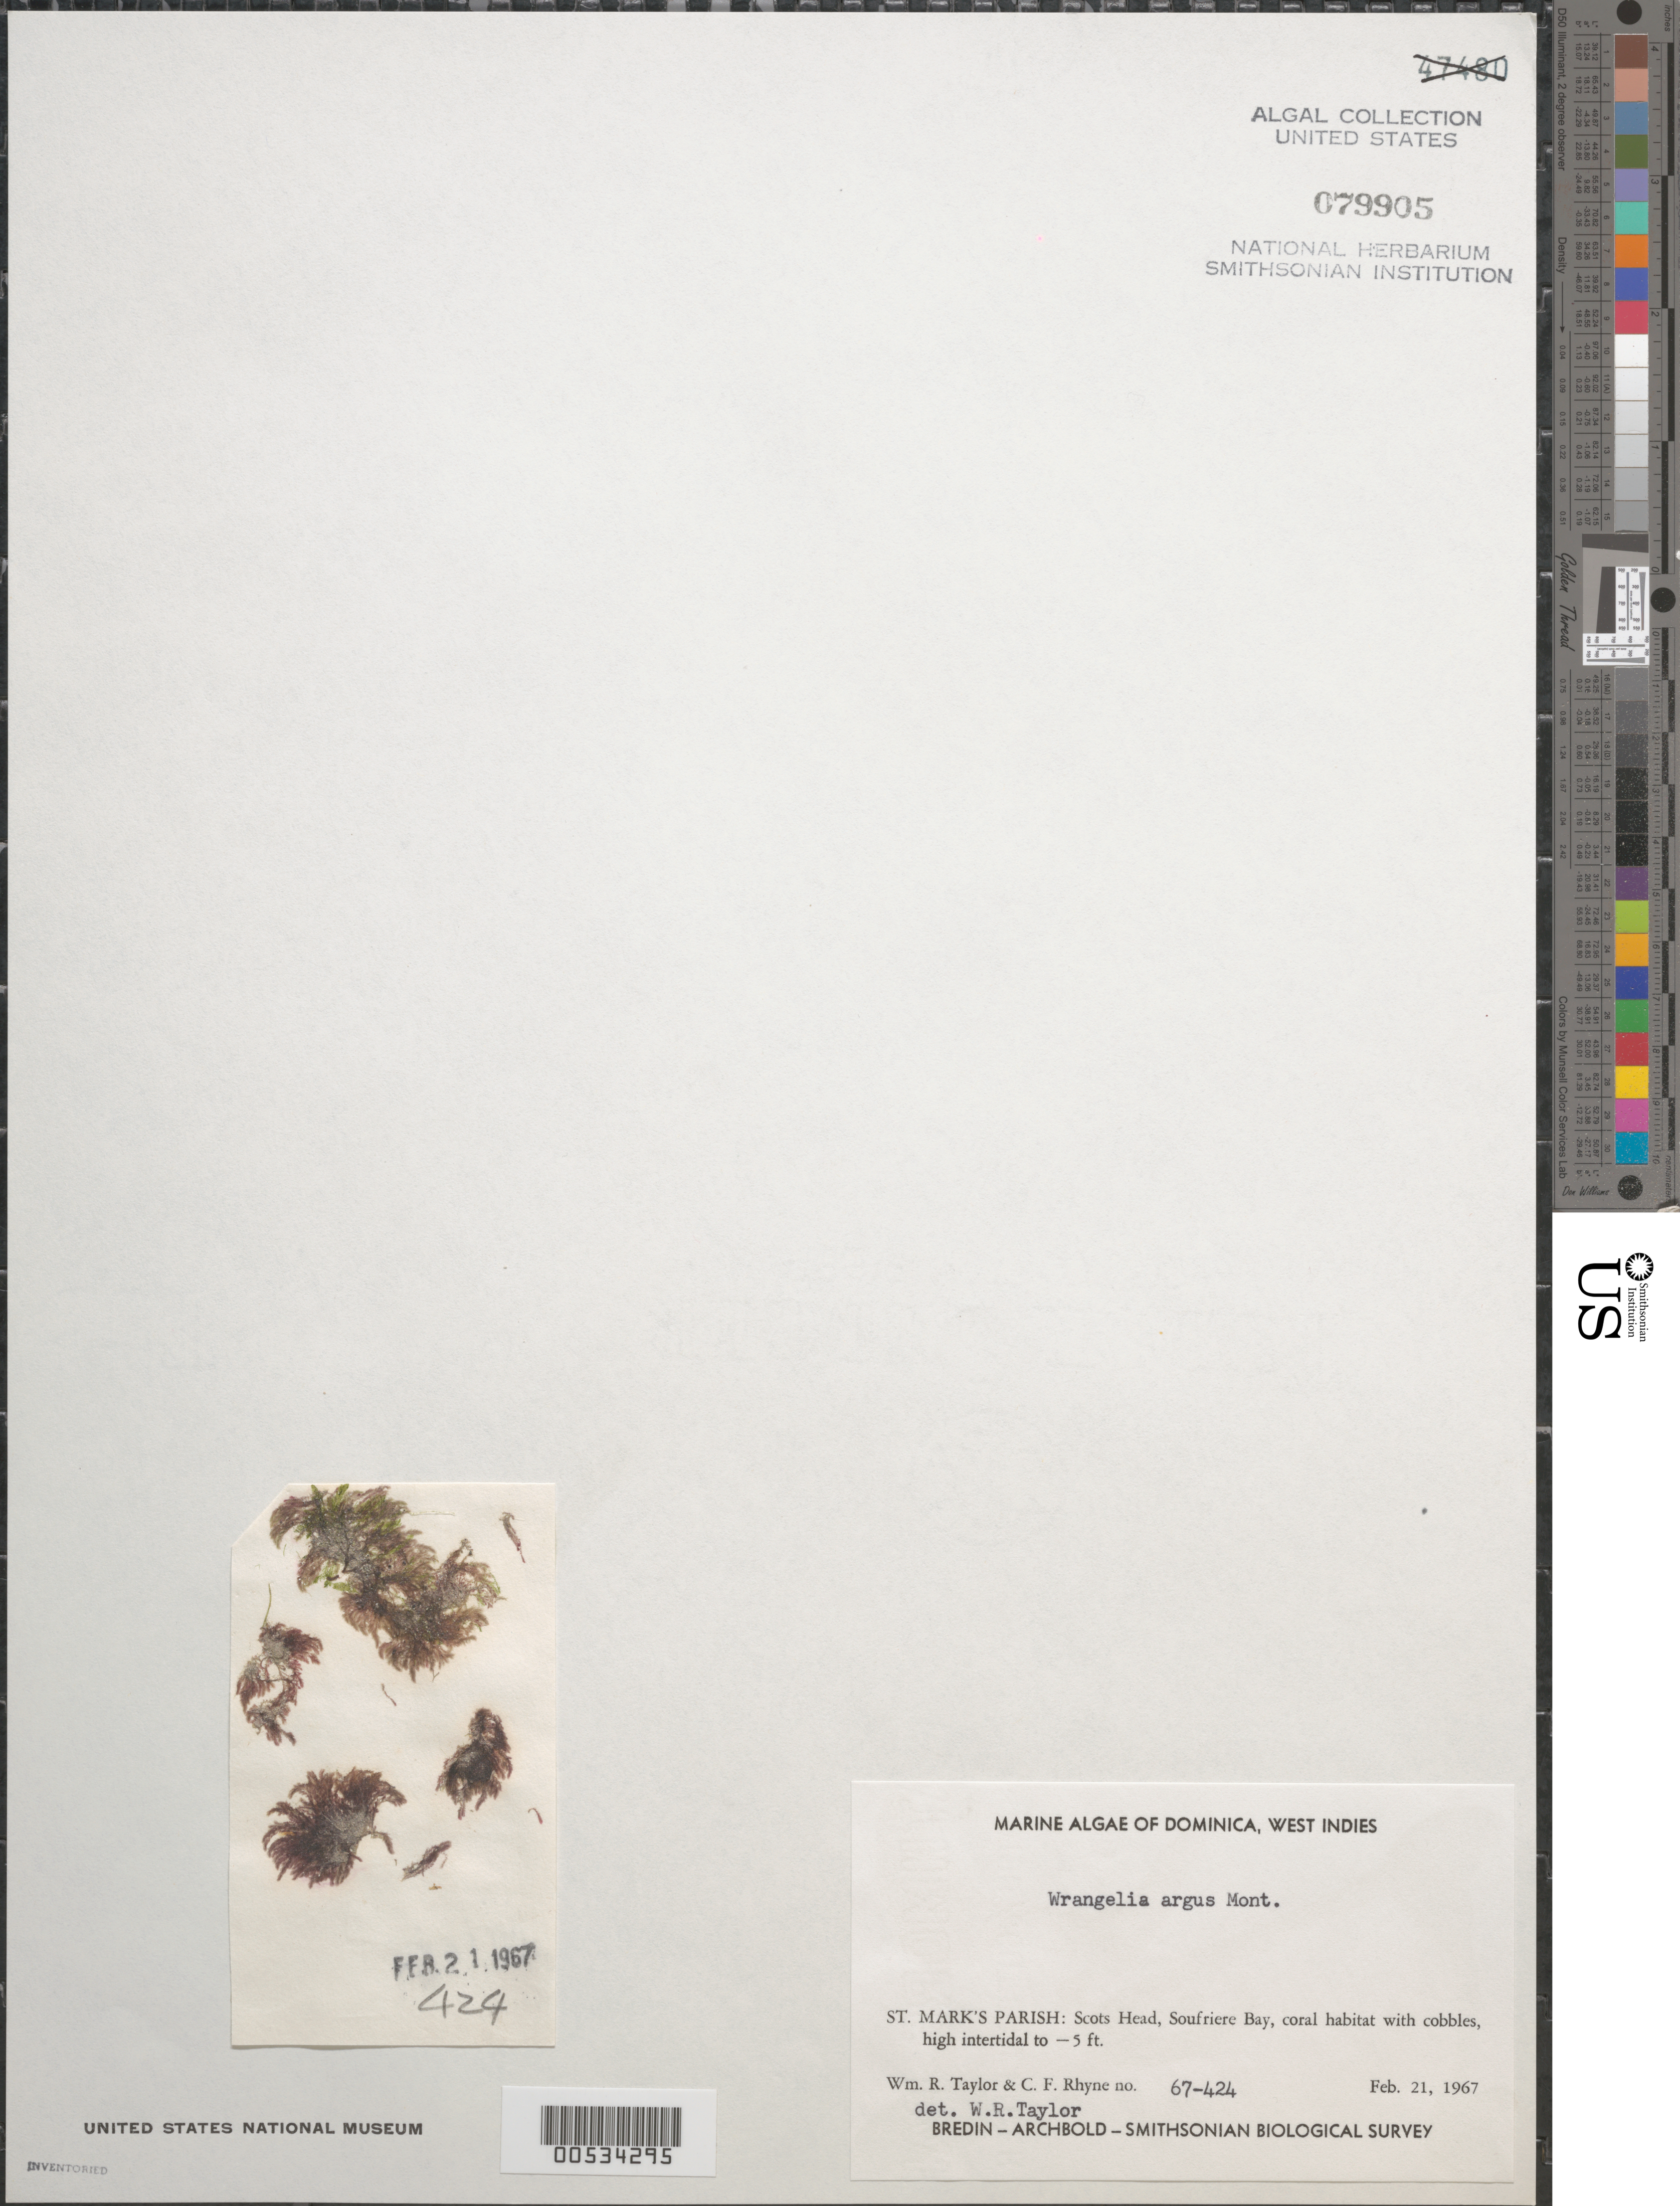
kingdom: Plantae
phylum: Rhodophyta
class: Florideophyceae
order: Ceramiales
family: Wrangeliaceae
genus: Wrangelia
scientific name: Wrangelia argus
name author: (Mont.) Mont.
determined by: Taylor, William R.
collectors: W. R. Taylor & C. Rhyne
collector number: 67-424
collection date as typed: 21 Feb 1967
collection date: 1967-02-21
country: Dominica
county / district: St. Mark's Parish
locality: Scots Head, Soufriere Bay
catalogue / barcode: US 79905